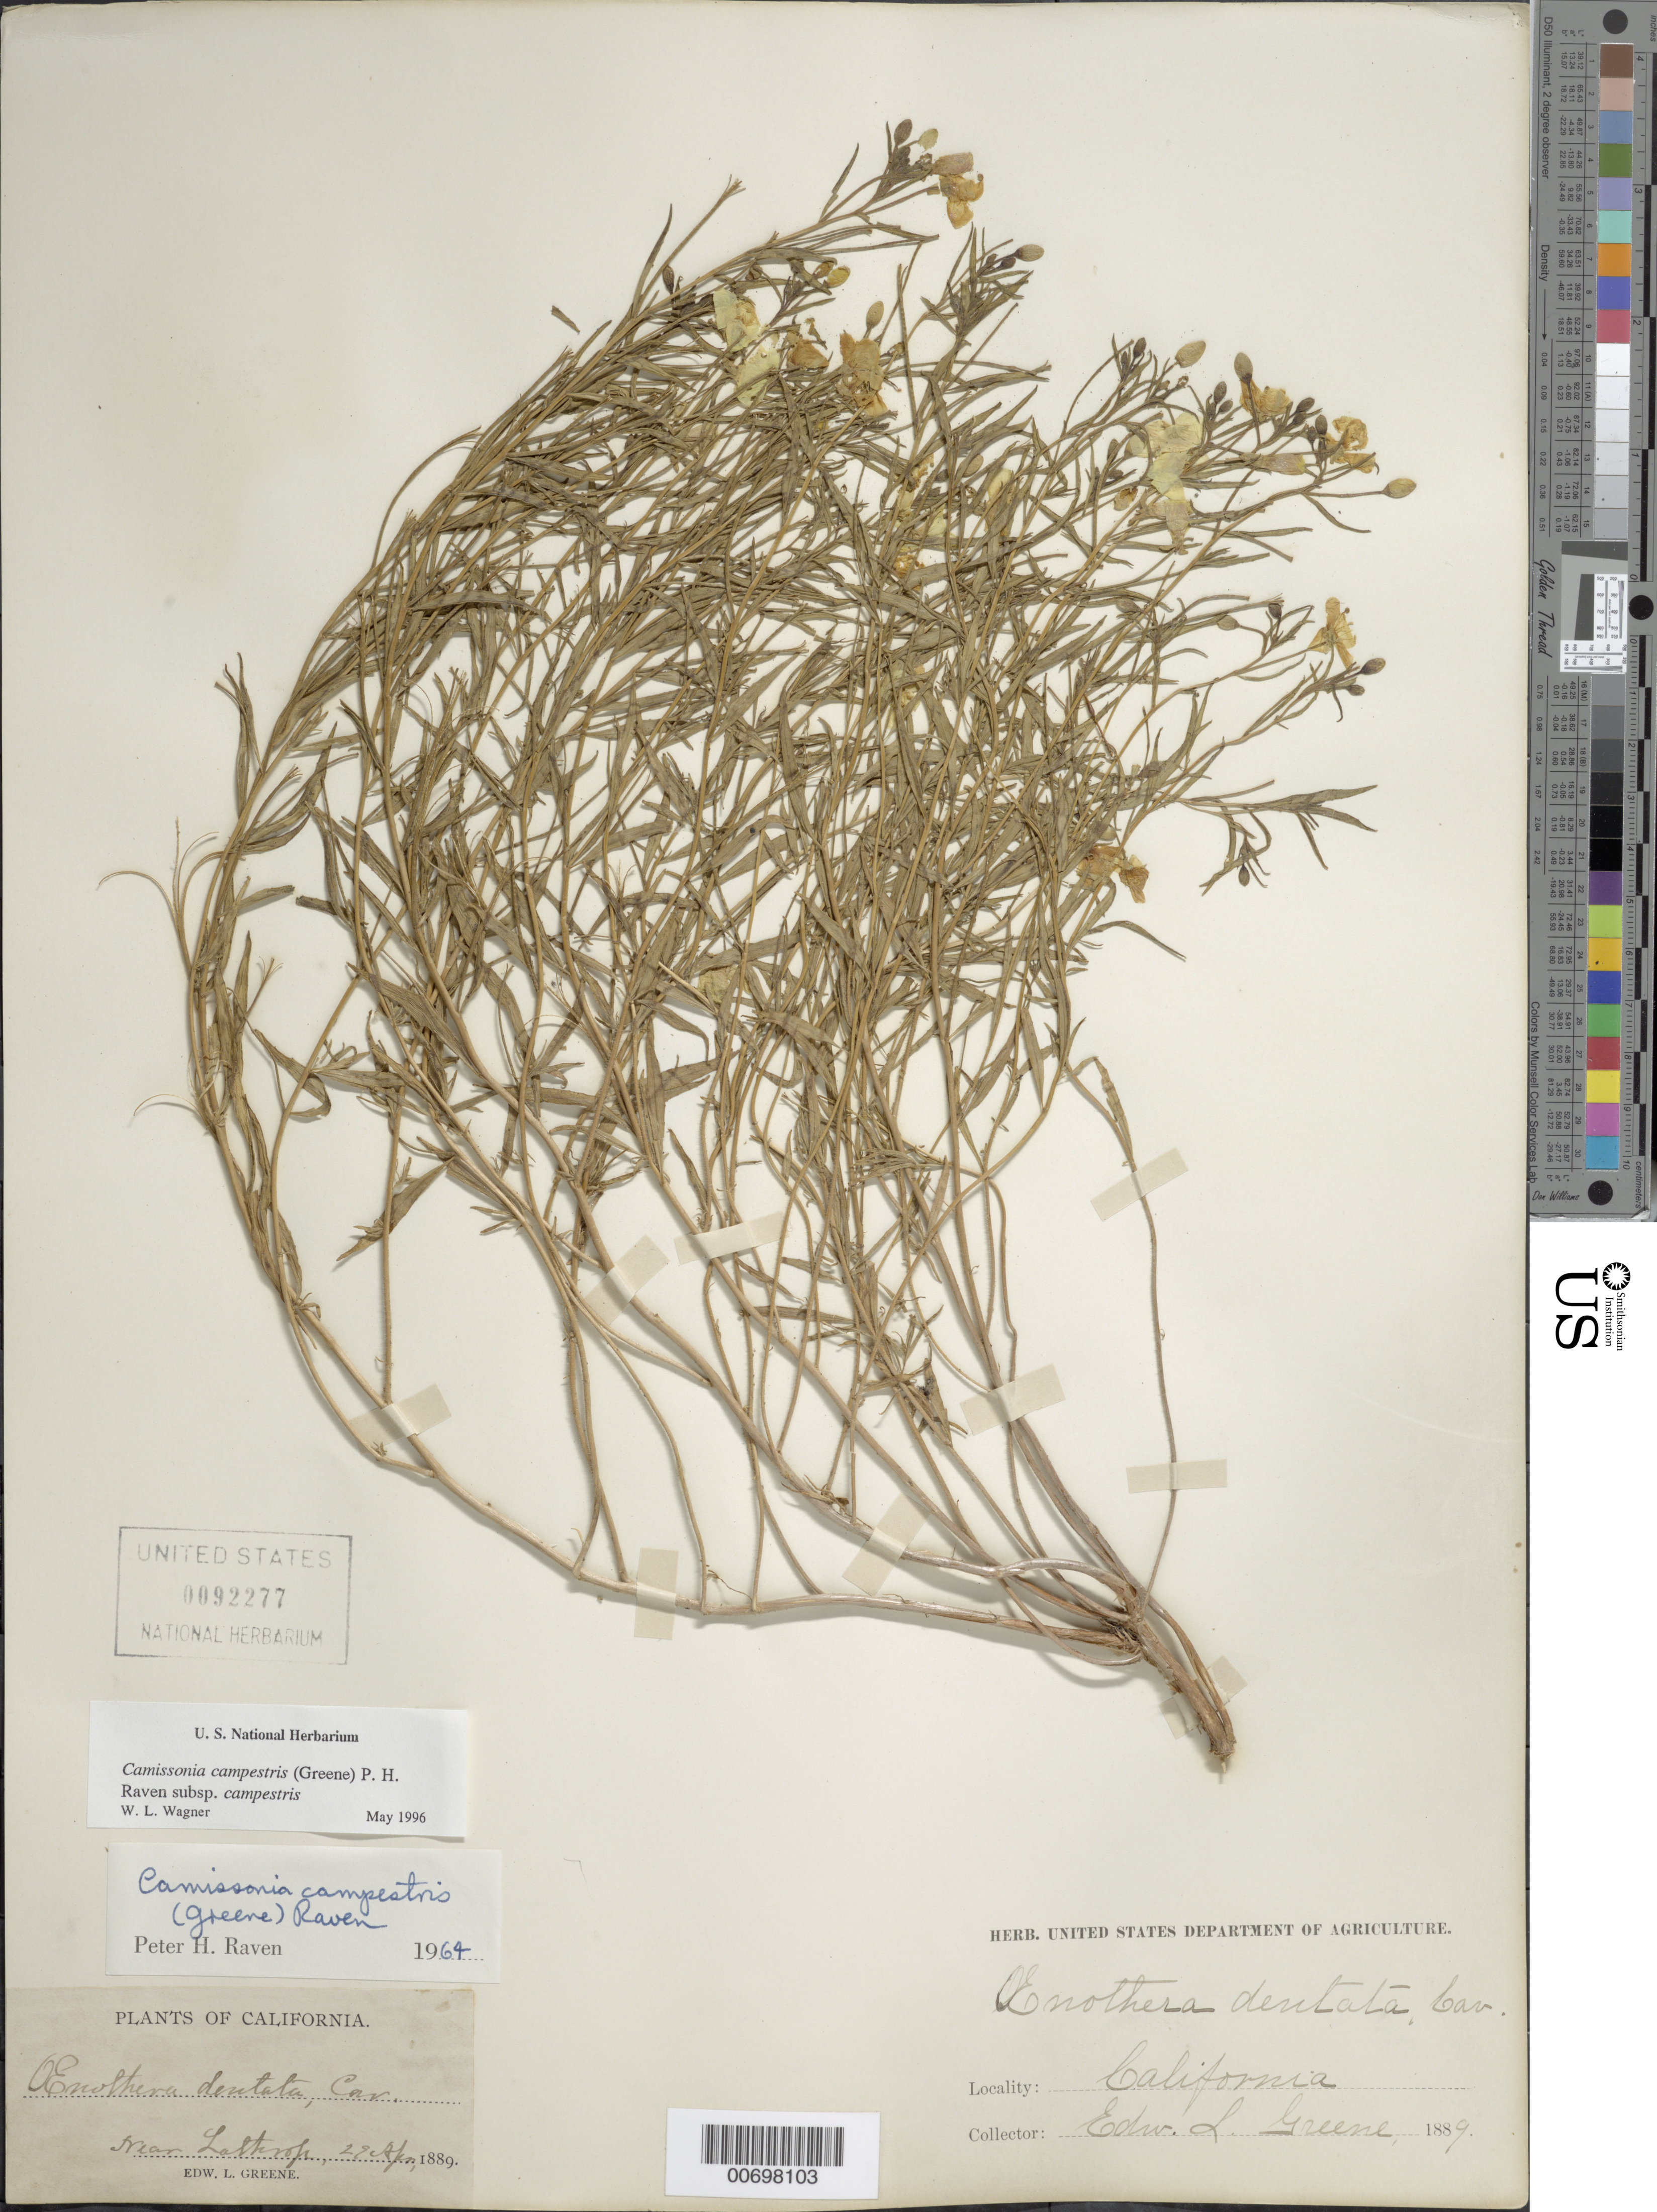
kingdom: Plantae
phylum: Tracheophyta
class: Magnoliopsida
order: Myrtales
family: Onagraceae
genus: Camissonia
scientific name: Camissonia campestris subsp. campestris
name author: (Greene) P.H. Raven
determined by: Wagner, W. L., (BOT), Smithsonian Institution - National Museum of Natural History (UNITED STATES)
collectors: E. L. Greene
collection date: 1889-04-29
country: United States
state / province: California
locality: Near Lathrop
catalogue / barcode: US 92277